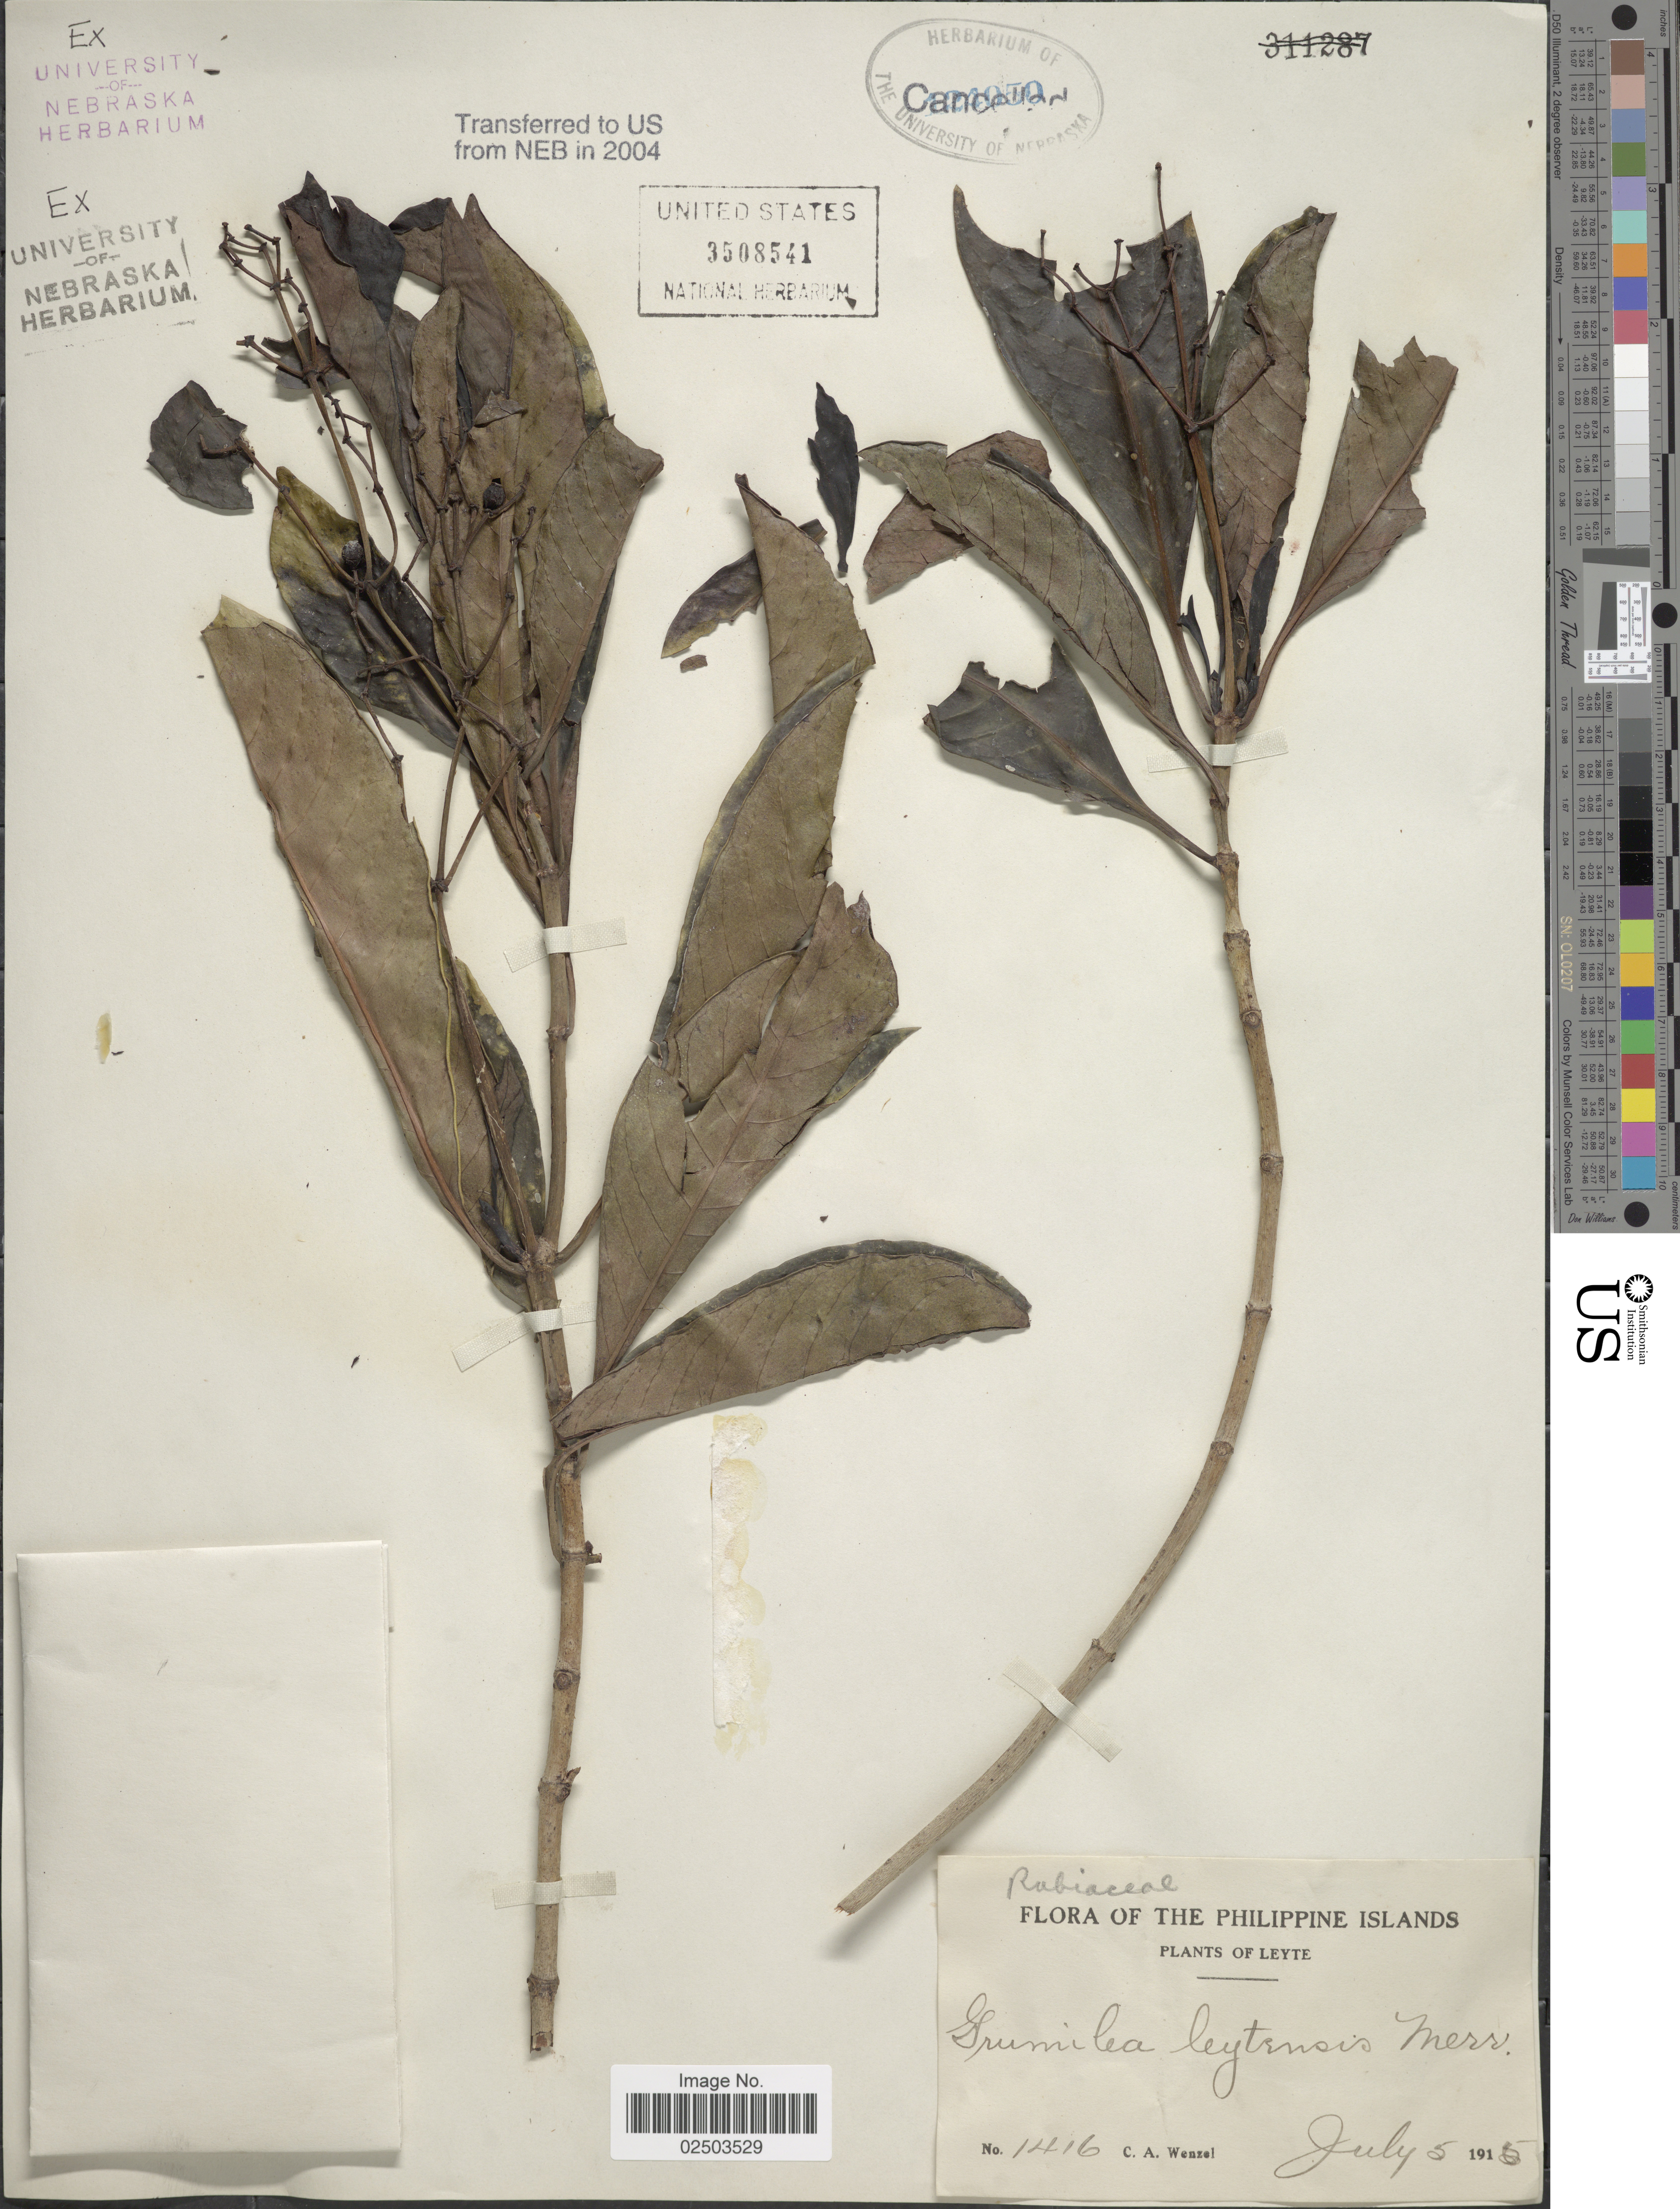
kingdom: Plantae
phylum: Tracheophyta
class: Magnoliopsida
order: Gentianales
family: Rubiaceae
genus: Canthium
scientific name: Canthium leytense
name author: (Merr.) Merr.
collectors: C. Wenzel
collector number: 1416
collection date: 1915-07-05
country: Philippines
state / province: Eastern Visayas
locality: Leyte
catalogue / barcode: US 3508541